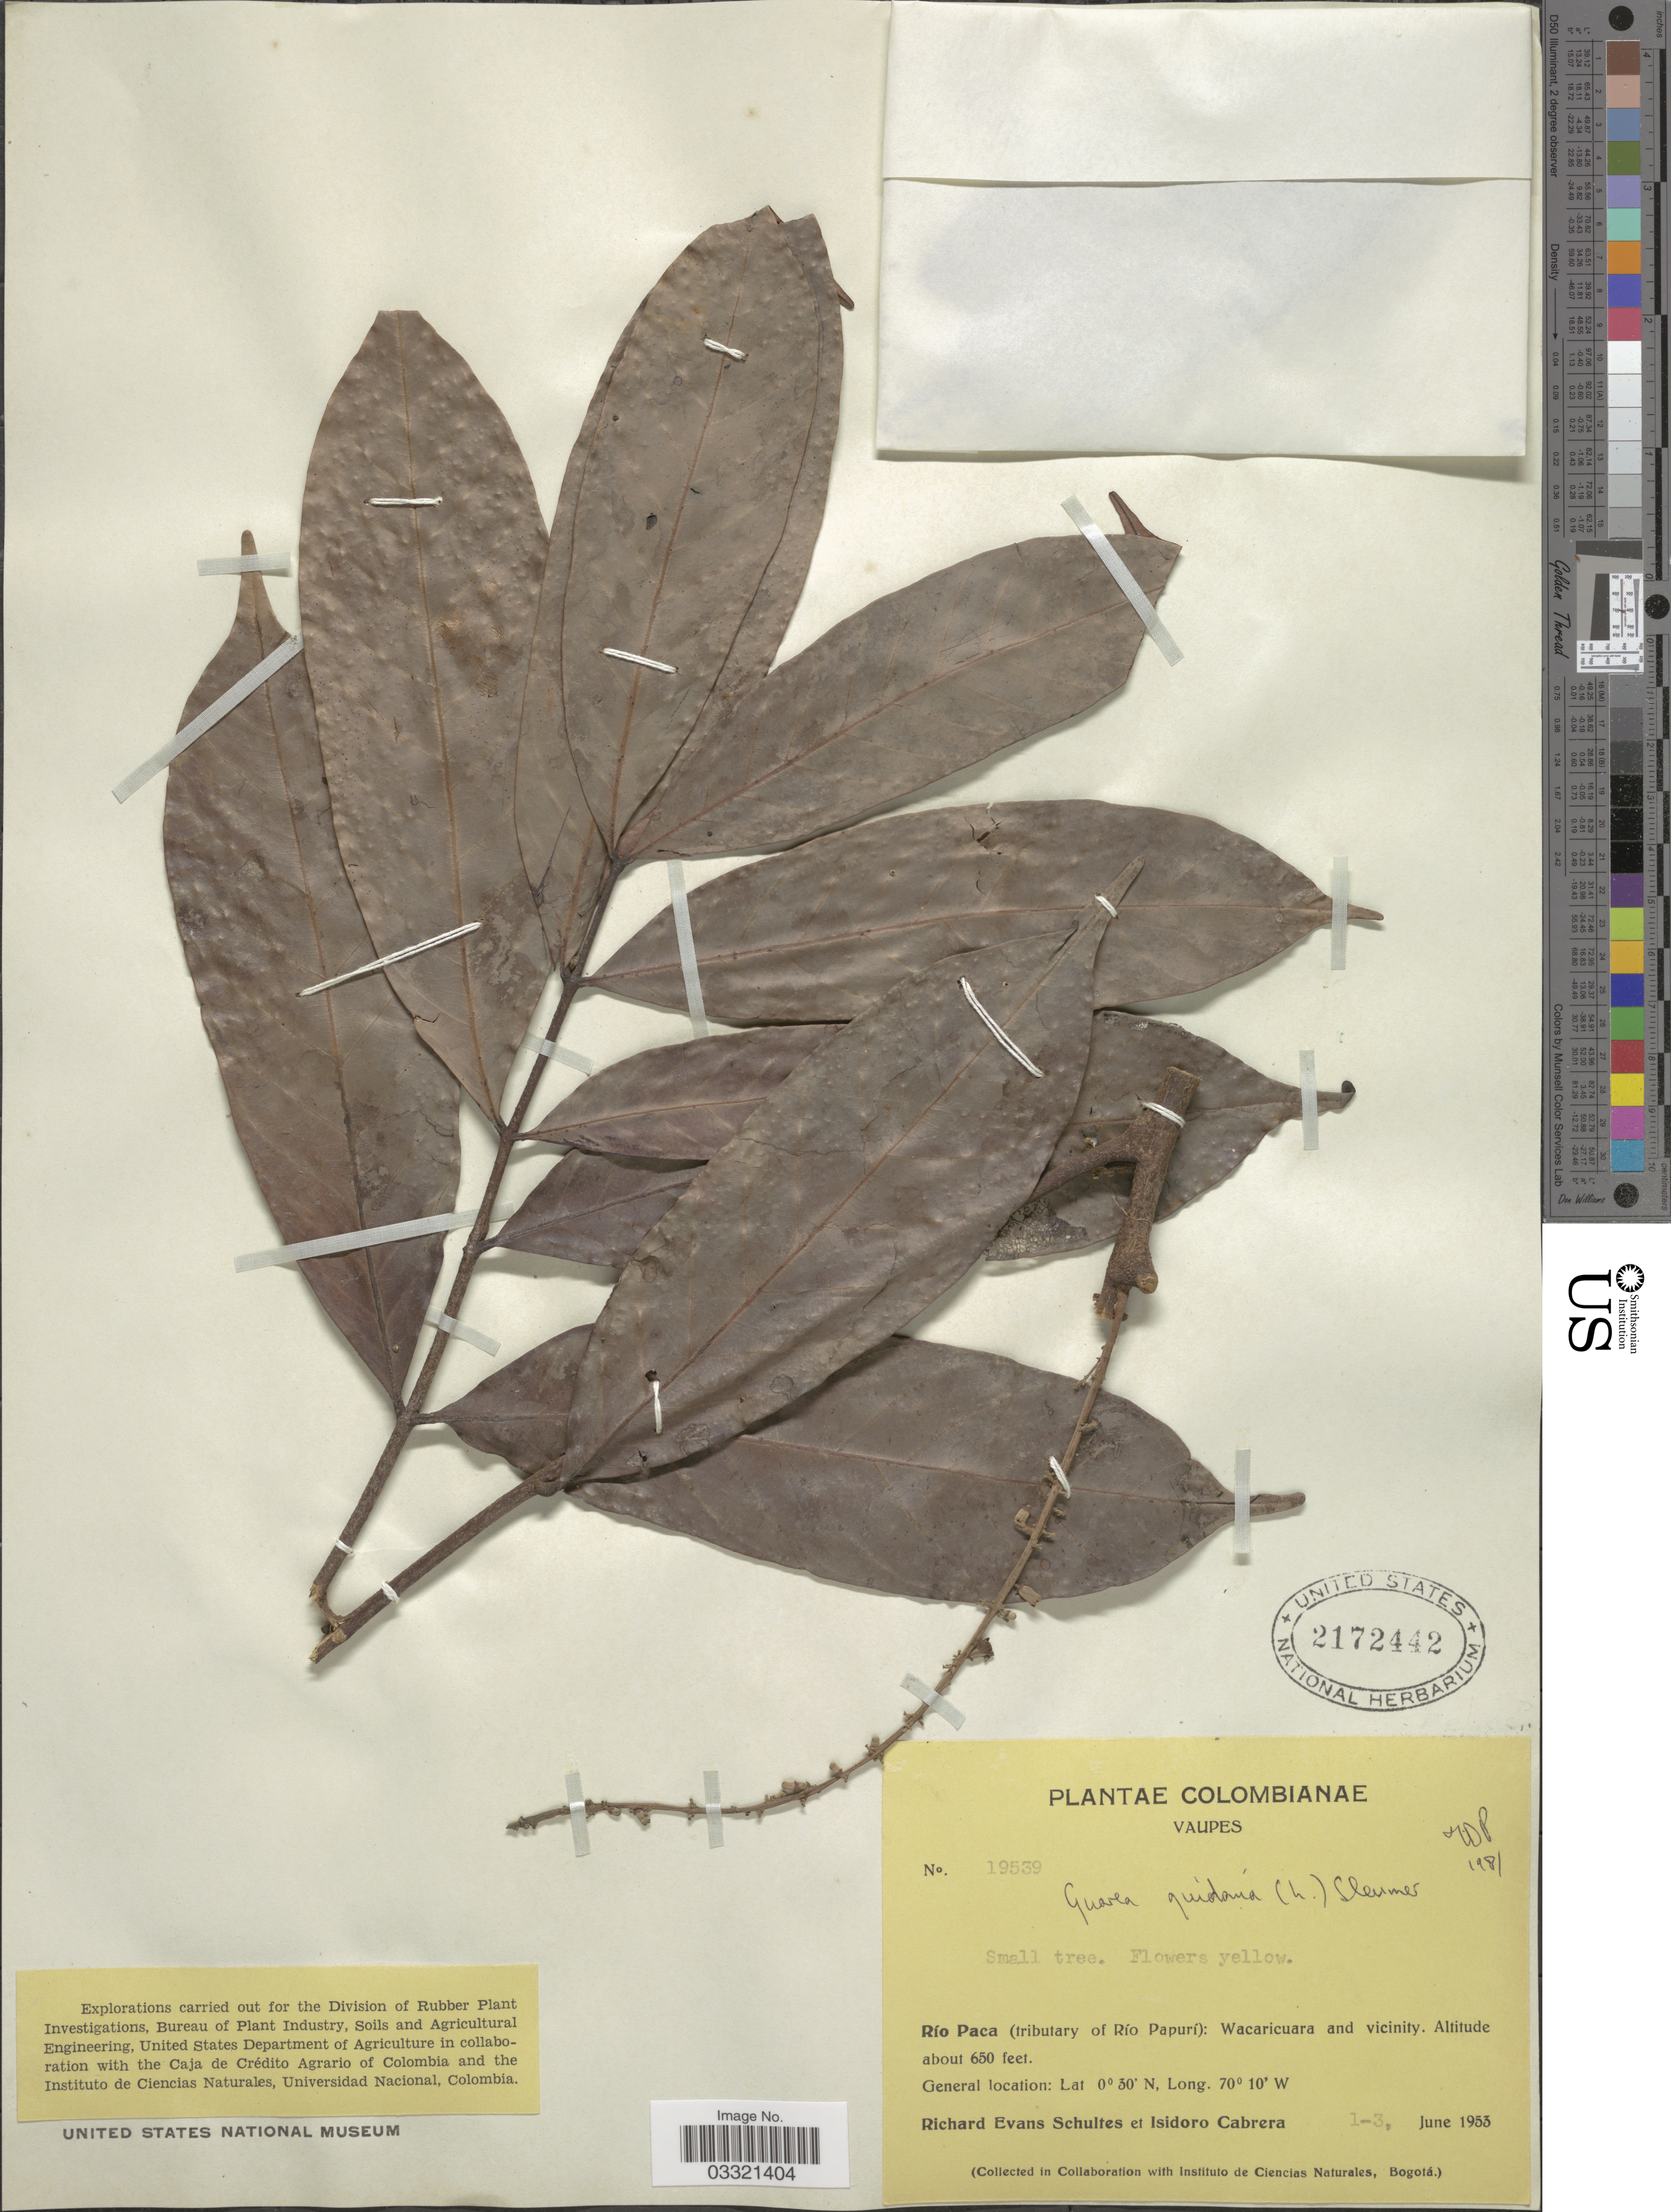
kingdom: Plantae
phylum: Tracheophyta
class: Magnoliopsida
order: Sapindales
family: Meliaceae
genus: Guarea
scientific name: Guarea guidonia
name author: (L.) Sleumer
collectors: R. E. Schultes & I. Cabrera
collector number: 19539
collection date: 1953-06-01/1953-06-03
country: Colombia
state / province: Vaupés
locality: Río Paca (tributary of Río Papurí): Wacaricuara and vicinity.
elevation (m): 198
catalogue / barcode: US 2172442